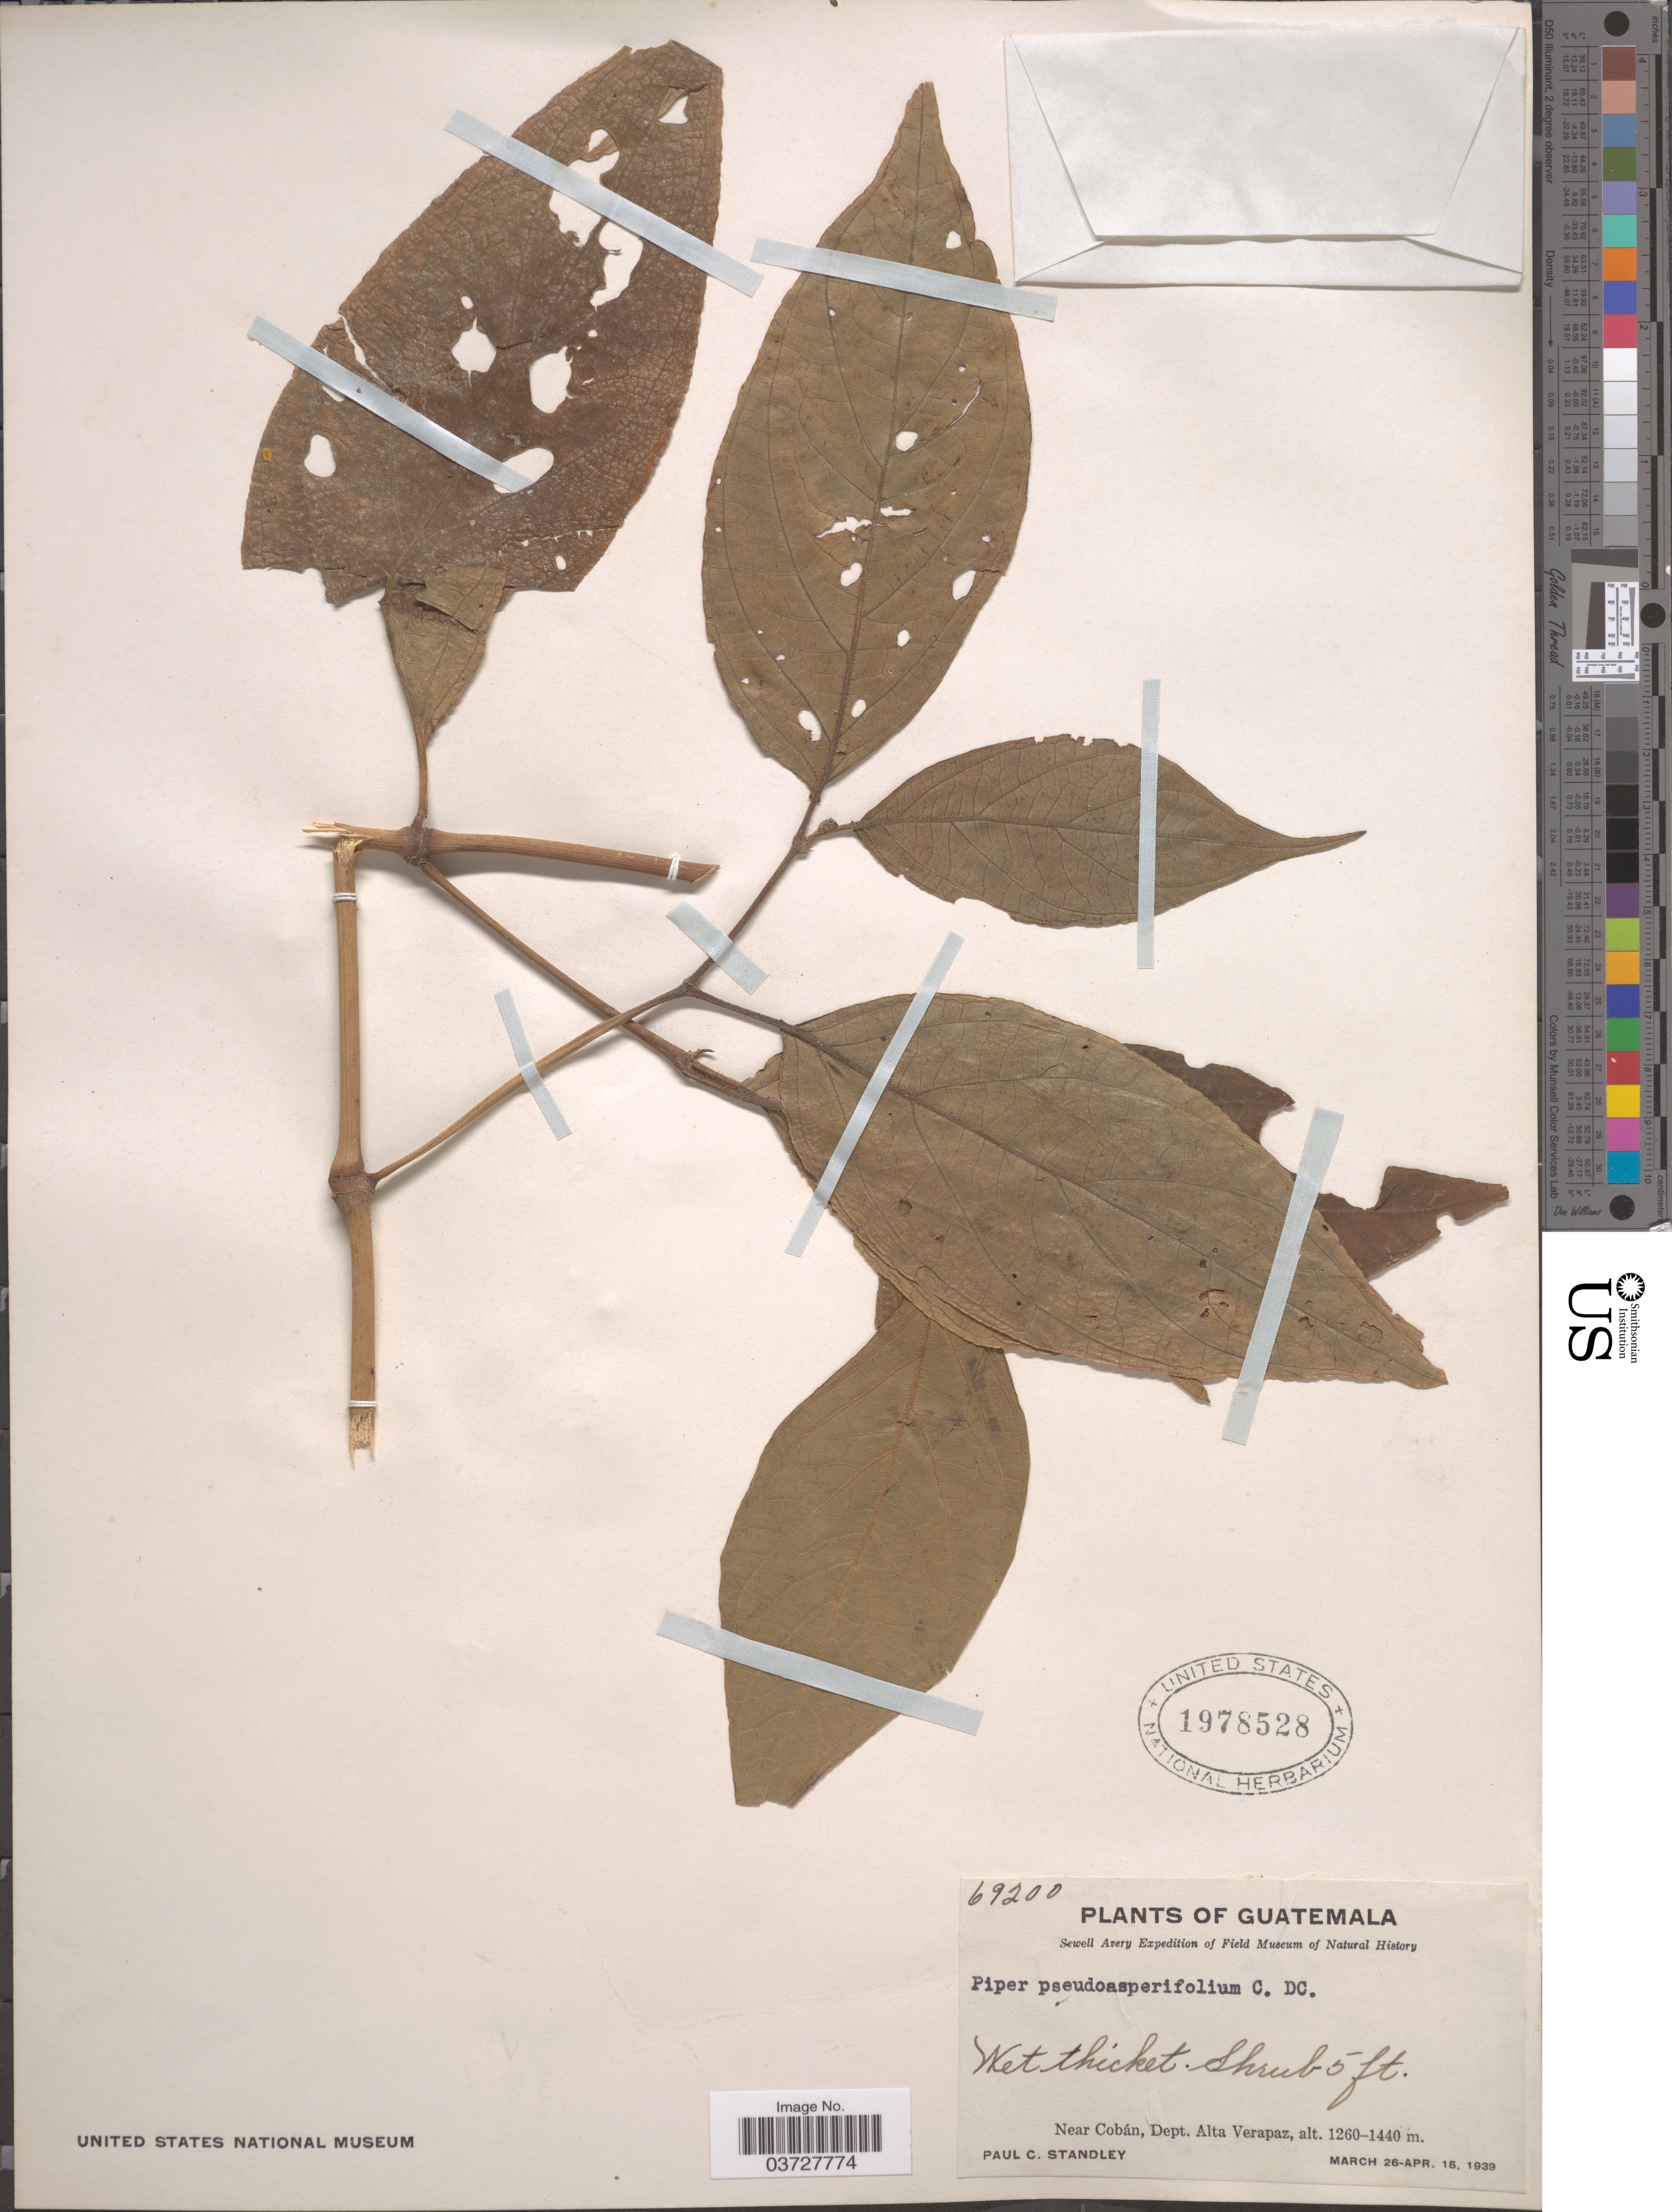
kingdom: Plantae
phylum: Tracheophyta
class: Magnoliopsida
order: Piperales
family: Piperaceae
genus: Piper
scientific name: Piper pseudoasperifolium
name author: C. DC.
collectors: P. C. Standley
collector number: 69200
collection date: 1939-03-26/1939-04-15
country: Guatemala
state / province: Alta Verapaz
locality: Near Cobán, Dept. Alta Verapaz.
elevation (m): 1260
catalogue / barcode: US 1978528